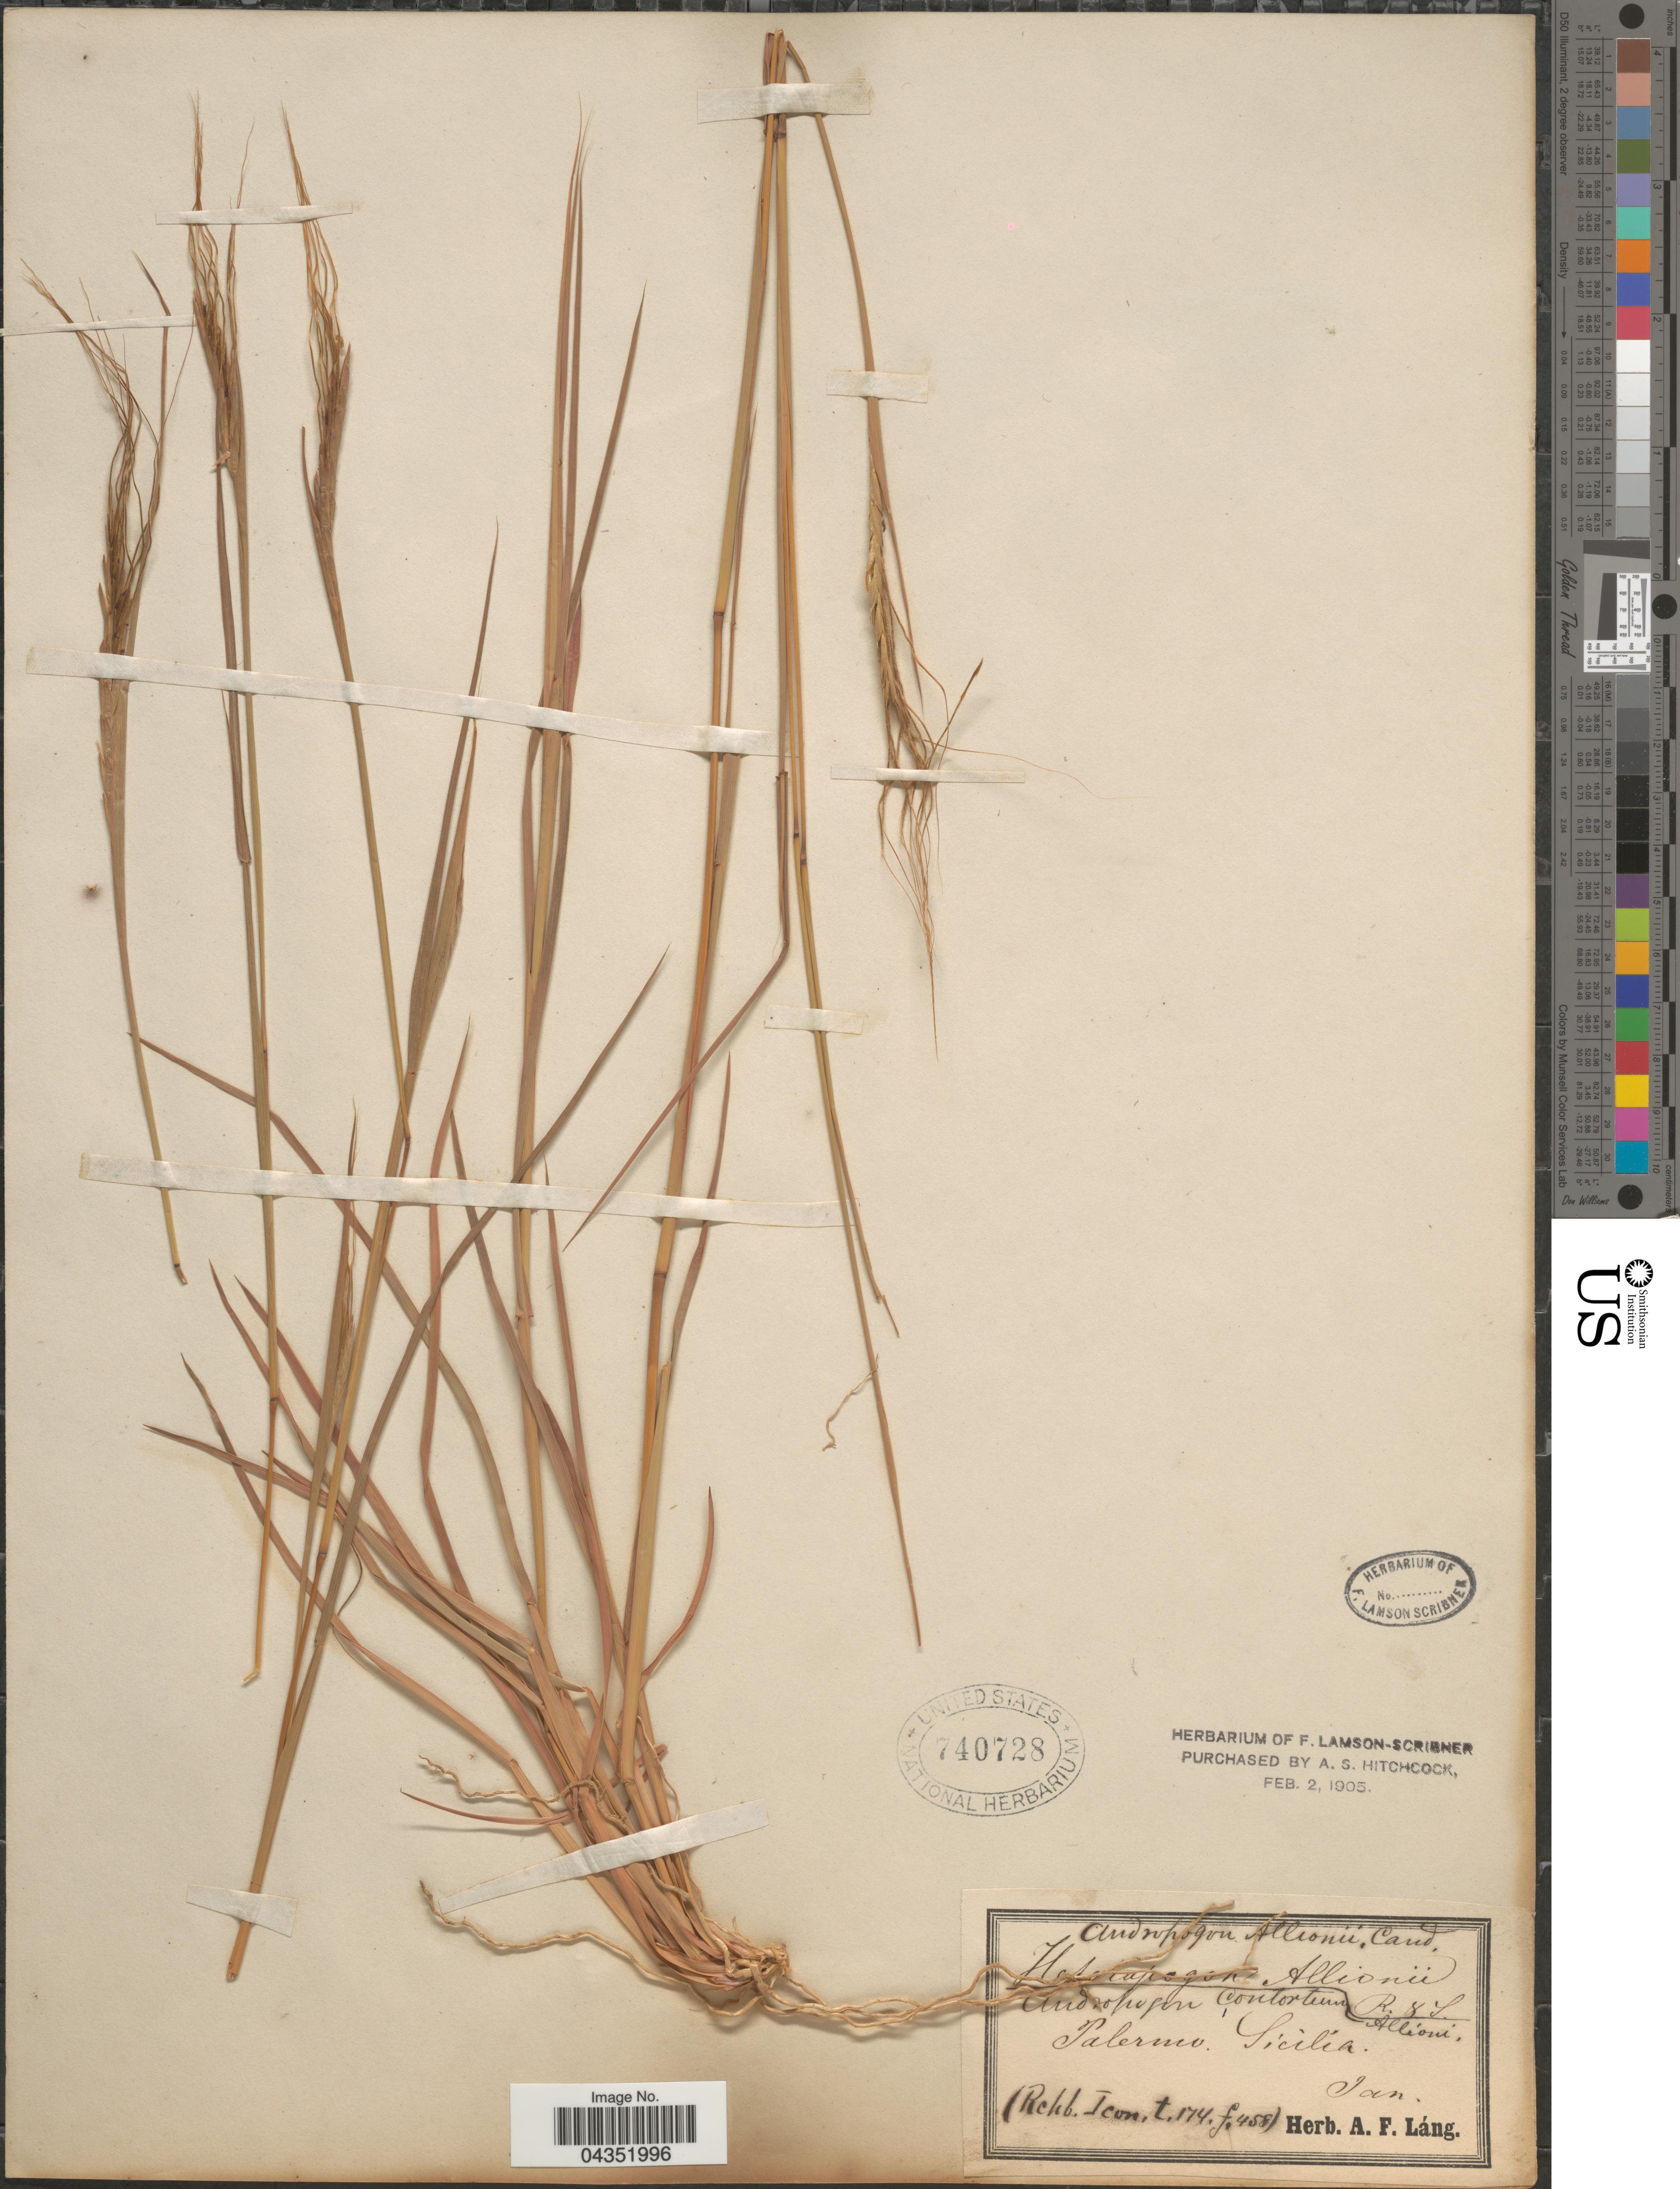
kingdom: Plantae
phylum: Tracheophyta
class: Liliopsida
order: Poales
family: Poaceae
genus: Heteropogon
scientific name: Heteropogon contortus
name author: (L.) P. Beauv. ex Roem. & Schult.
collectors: Ex herb. A. F. Lang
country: Italy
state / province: Siciliana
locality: Palermo. Sicilia.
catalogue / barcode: US 740728